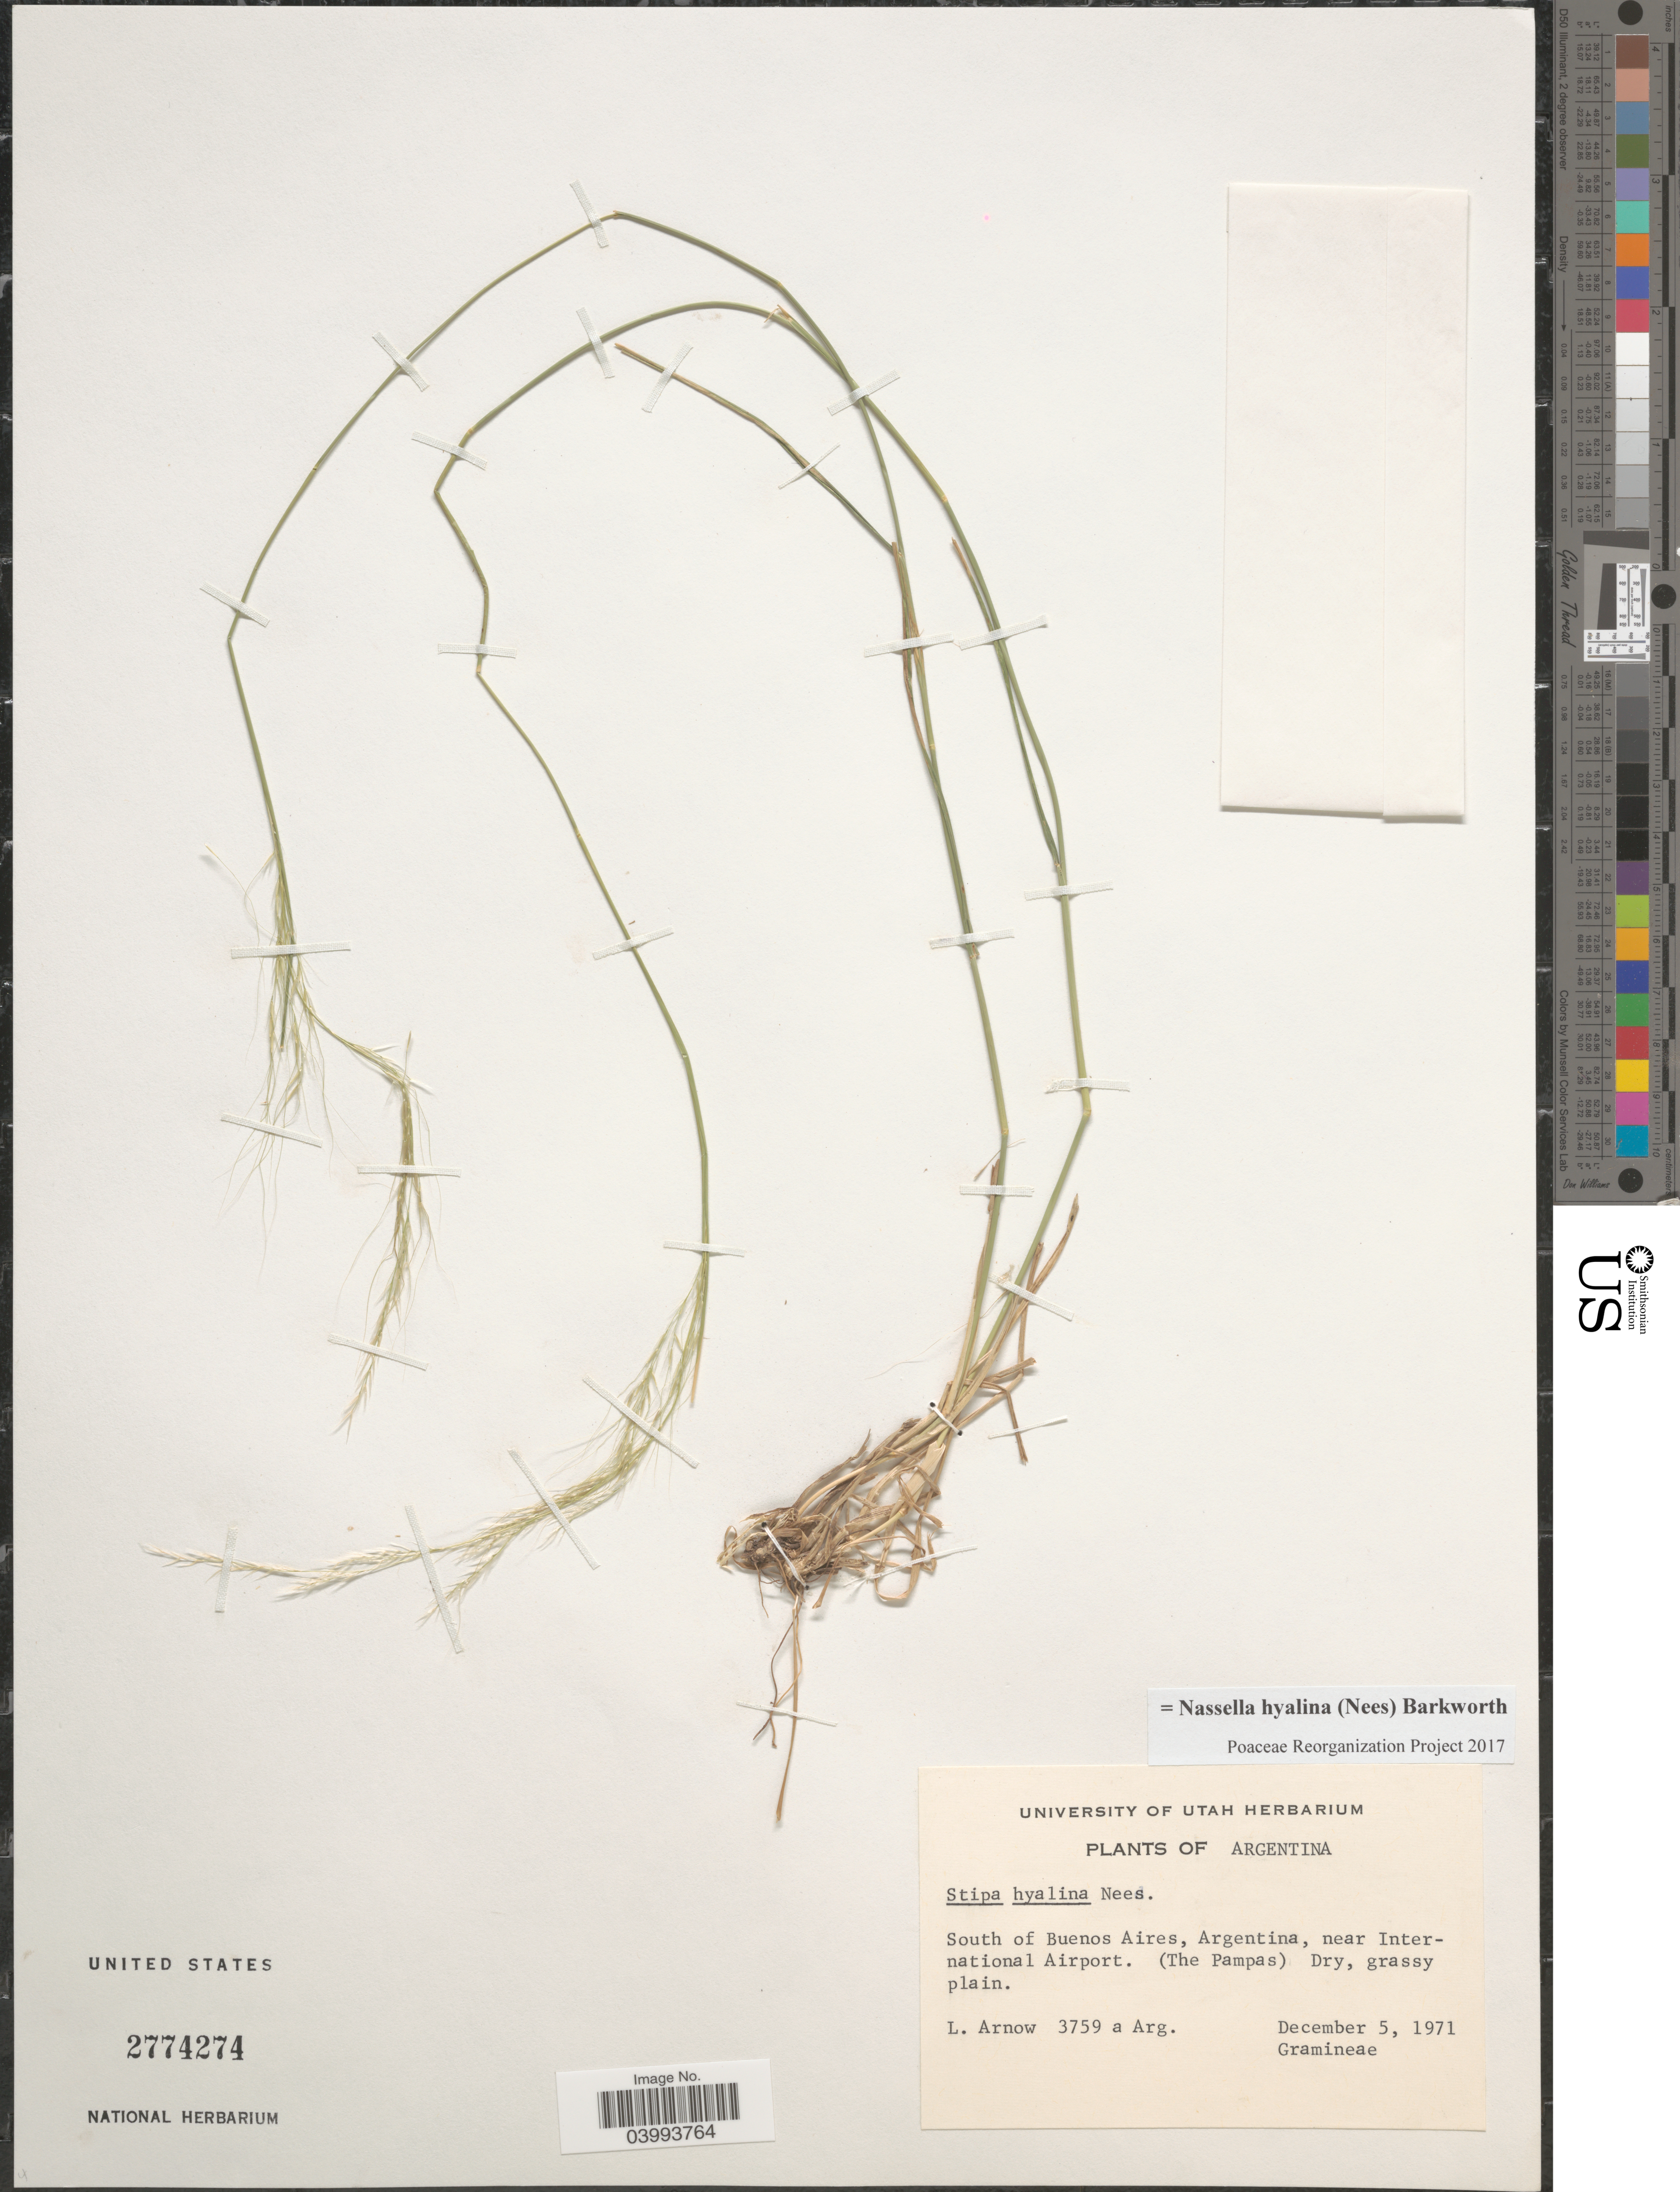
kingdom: Plantae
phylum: Tracheophyta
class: Liliopsida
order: Poales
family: Poaceae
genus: Nassella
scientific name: Nassella hyalina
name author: (Nees) Barkworth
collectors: L. Arnow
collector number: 3759 a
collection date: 1971-12-05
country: Argentina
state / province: Buenos Aires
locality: South of Buenos Aires, near International Airport. (The Pampas).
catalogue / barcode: US 2774274